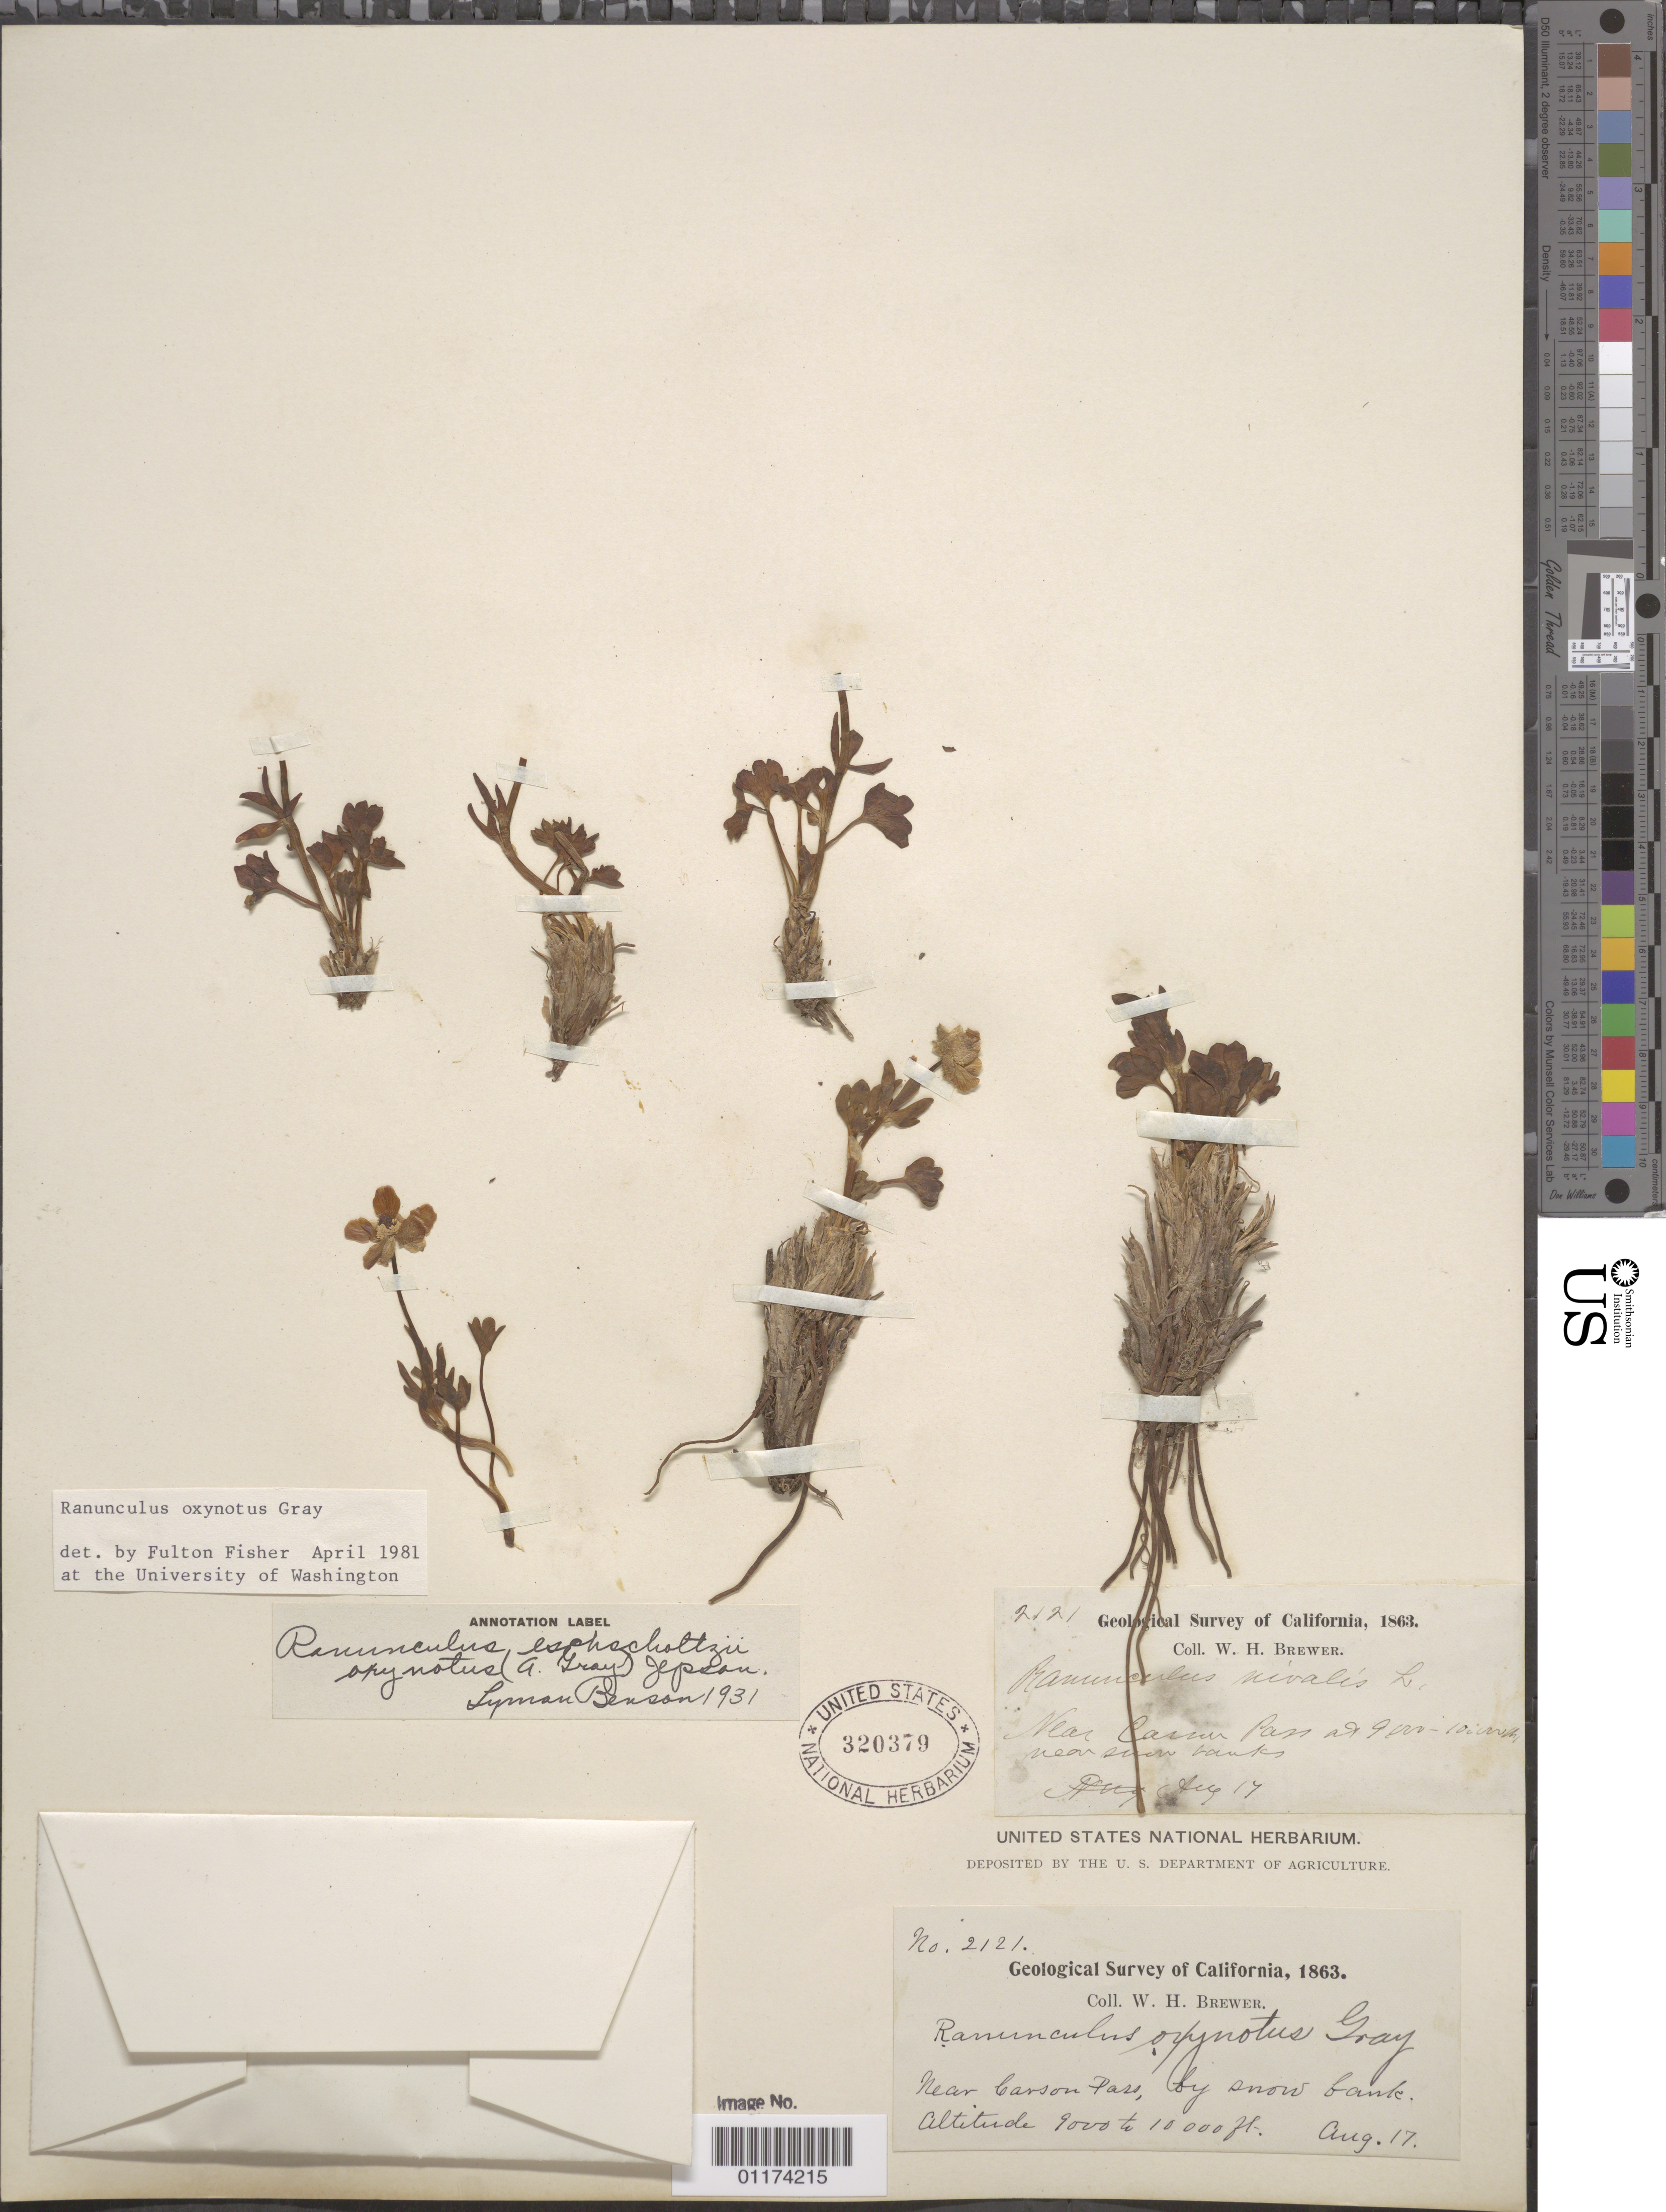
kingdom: Plantae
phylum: Tracheophyta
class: Magnoliopsida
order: Ranunculales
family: Ranunculaceae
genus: Ranunculus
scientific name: Ranunculus oxynotus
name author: A. Gray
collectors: W. H. Brewer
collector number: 2121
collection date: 1863-08-17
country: United States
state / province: California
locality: Near carson Pass, by snow bank.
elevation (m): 2743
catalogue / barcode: US 320379